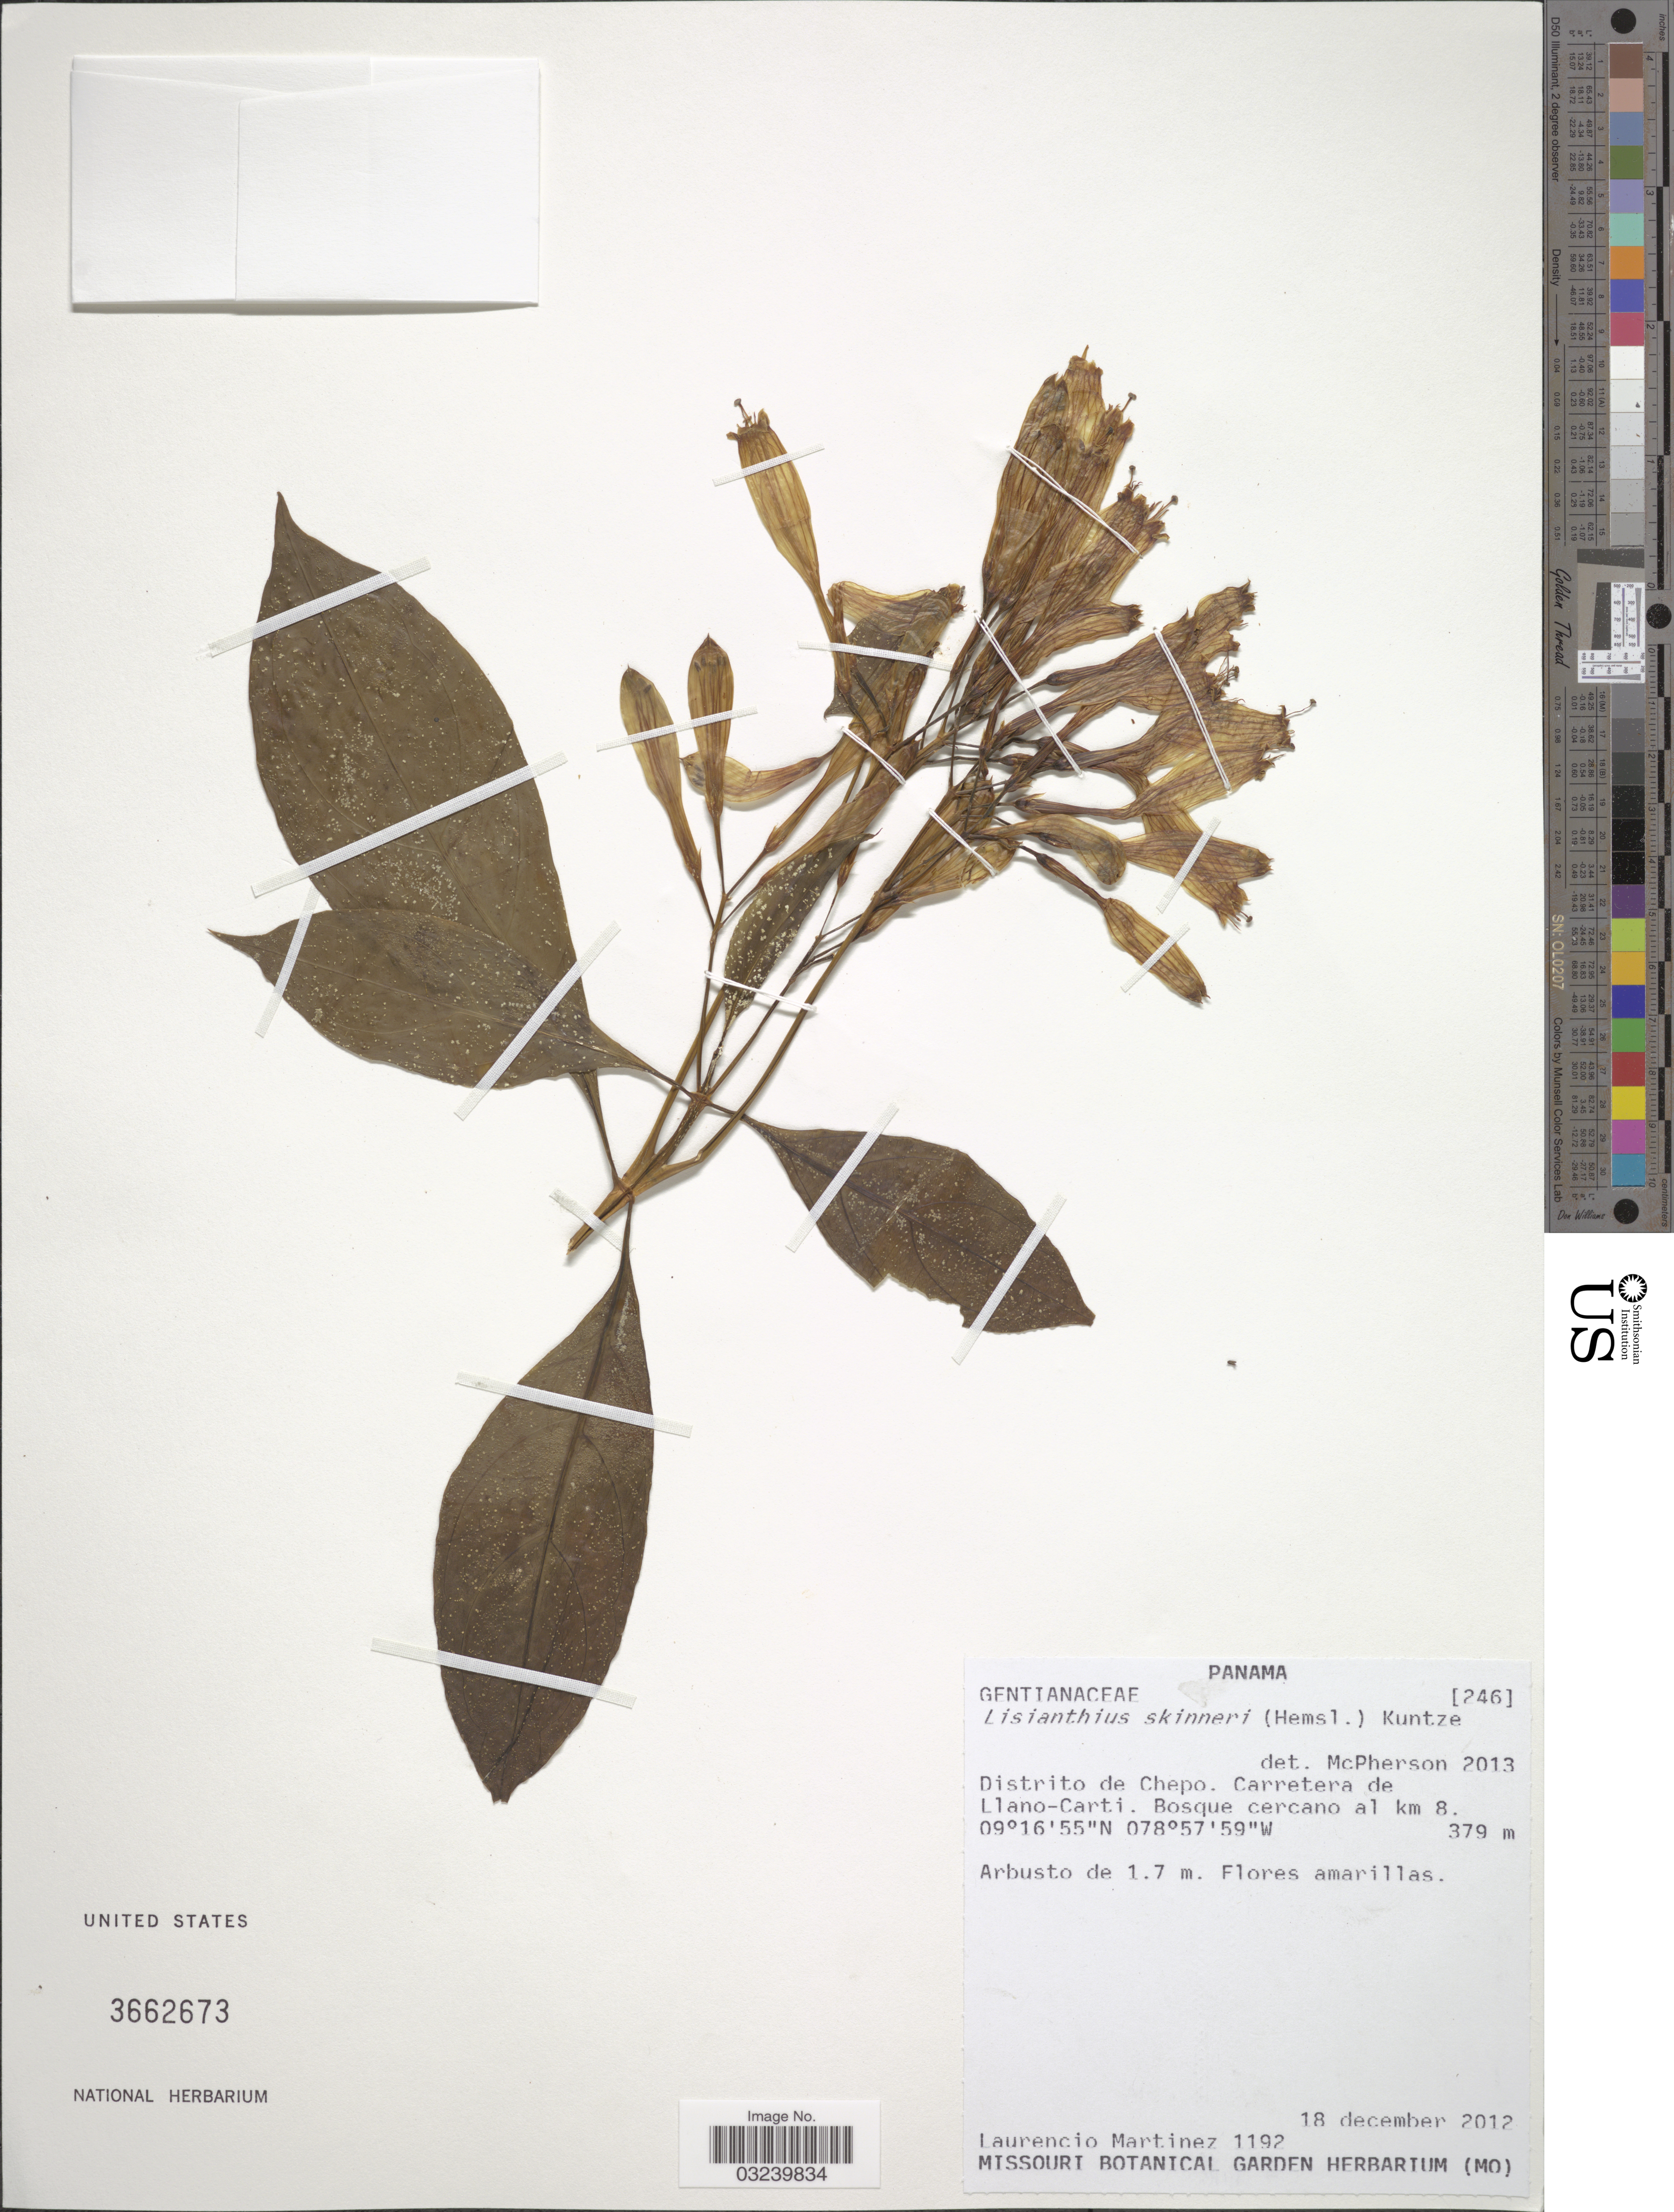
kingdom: Plantae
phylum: Tracheophyta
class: Magnoliopsida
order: Gentianales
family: Gentianaceae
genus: Lisianthius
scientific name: Lisianthius skinneri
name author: (Hemsl.) Kuntze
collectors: L. Martinez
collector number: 1192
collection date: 2012-12-18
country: Panama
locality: Distrito de Chepo. Carretera de Llano-Carti. Bosque cercano al km 8.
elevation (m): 379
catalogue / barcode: US 3662673